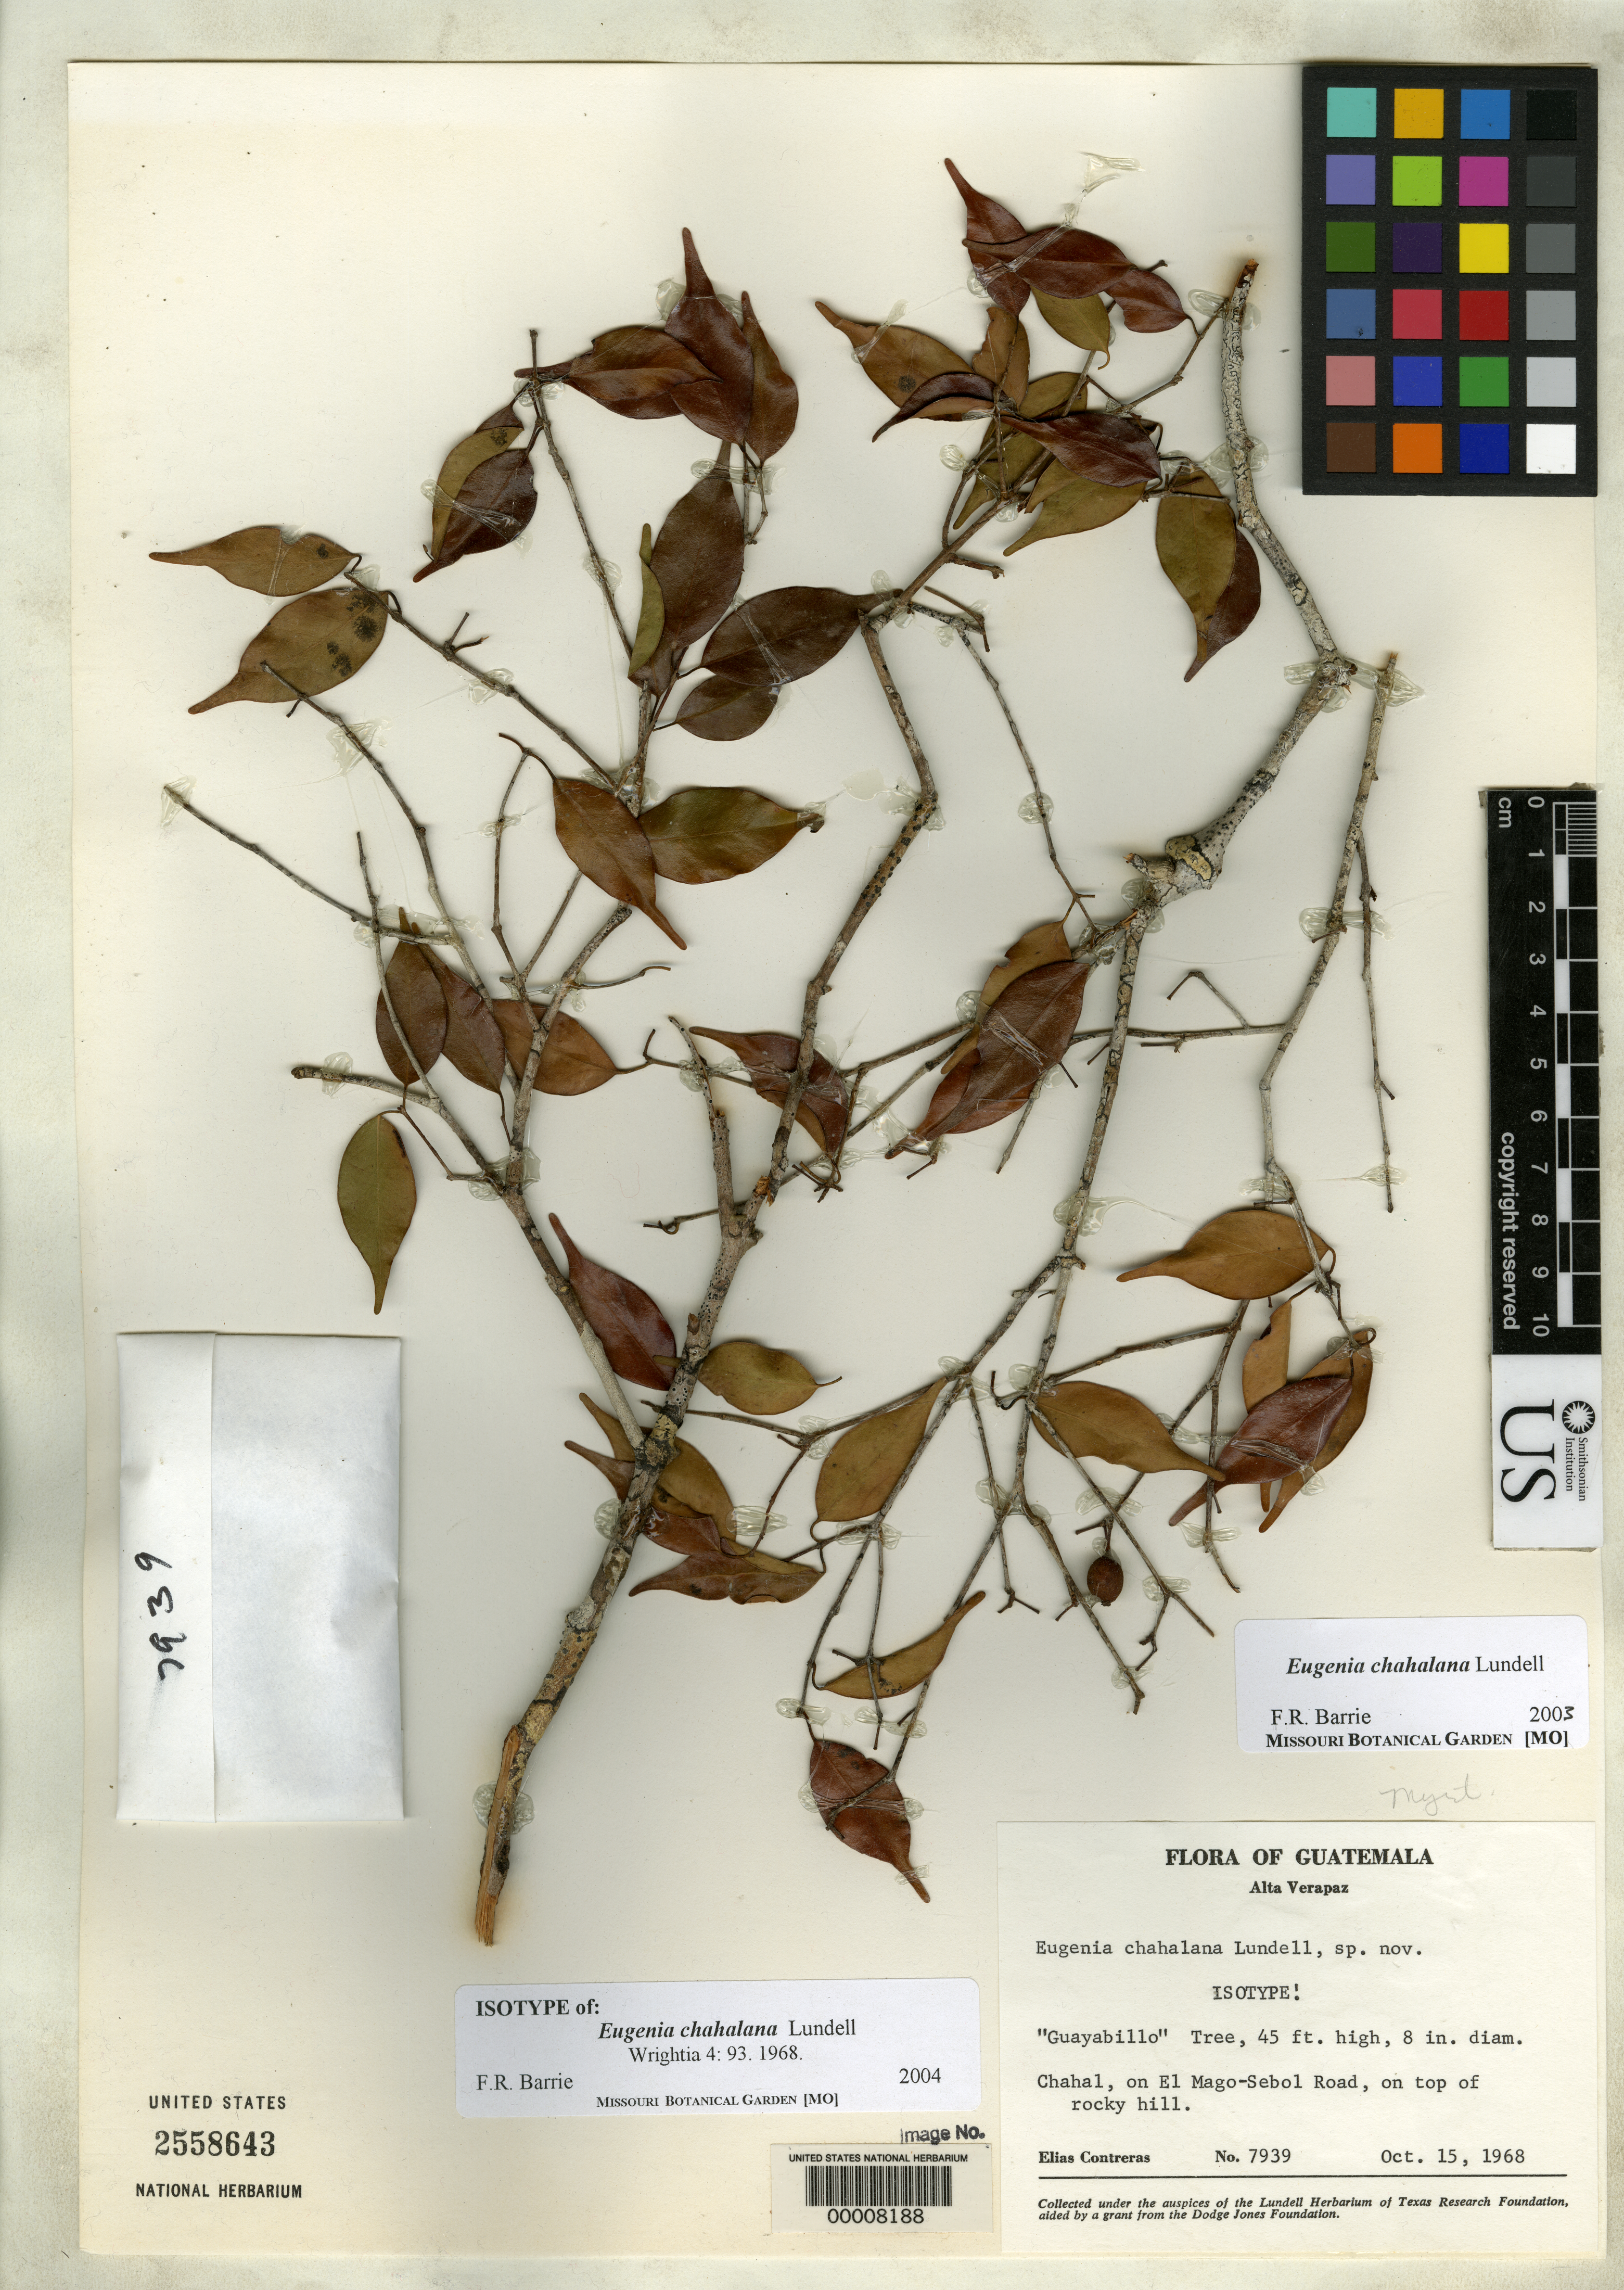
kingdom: Plantae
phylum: Tracheophyta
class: Magnoliopsida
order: Myrtales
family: Myrtaceae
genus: Eugenia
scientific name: Eugenia chahalana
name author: Lundell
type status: Isotype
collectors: E. Contreras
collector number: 7939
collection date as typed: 15 Oct 1968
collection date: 1968-10-15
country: Guatemala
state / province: Alta Verapaz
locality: Chahal, on El Mago Sebal Road.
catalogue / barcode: US 2558643